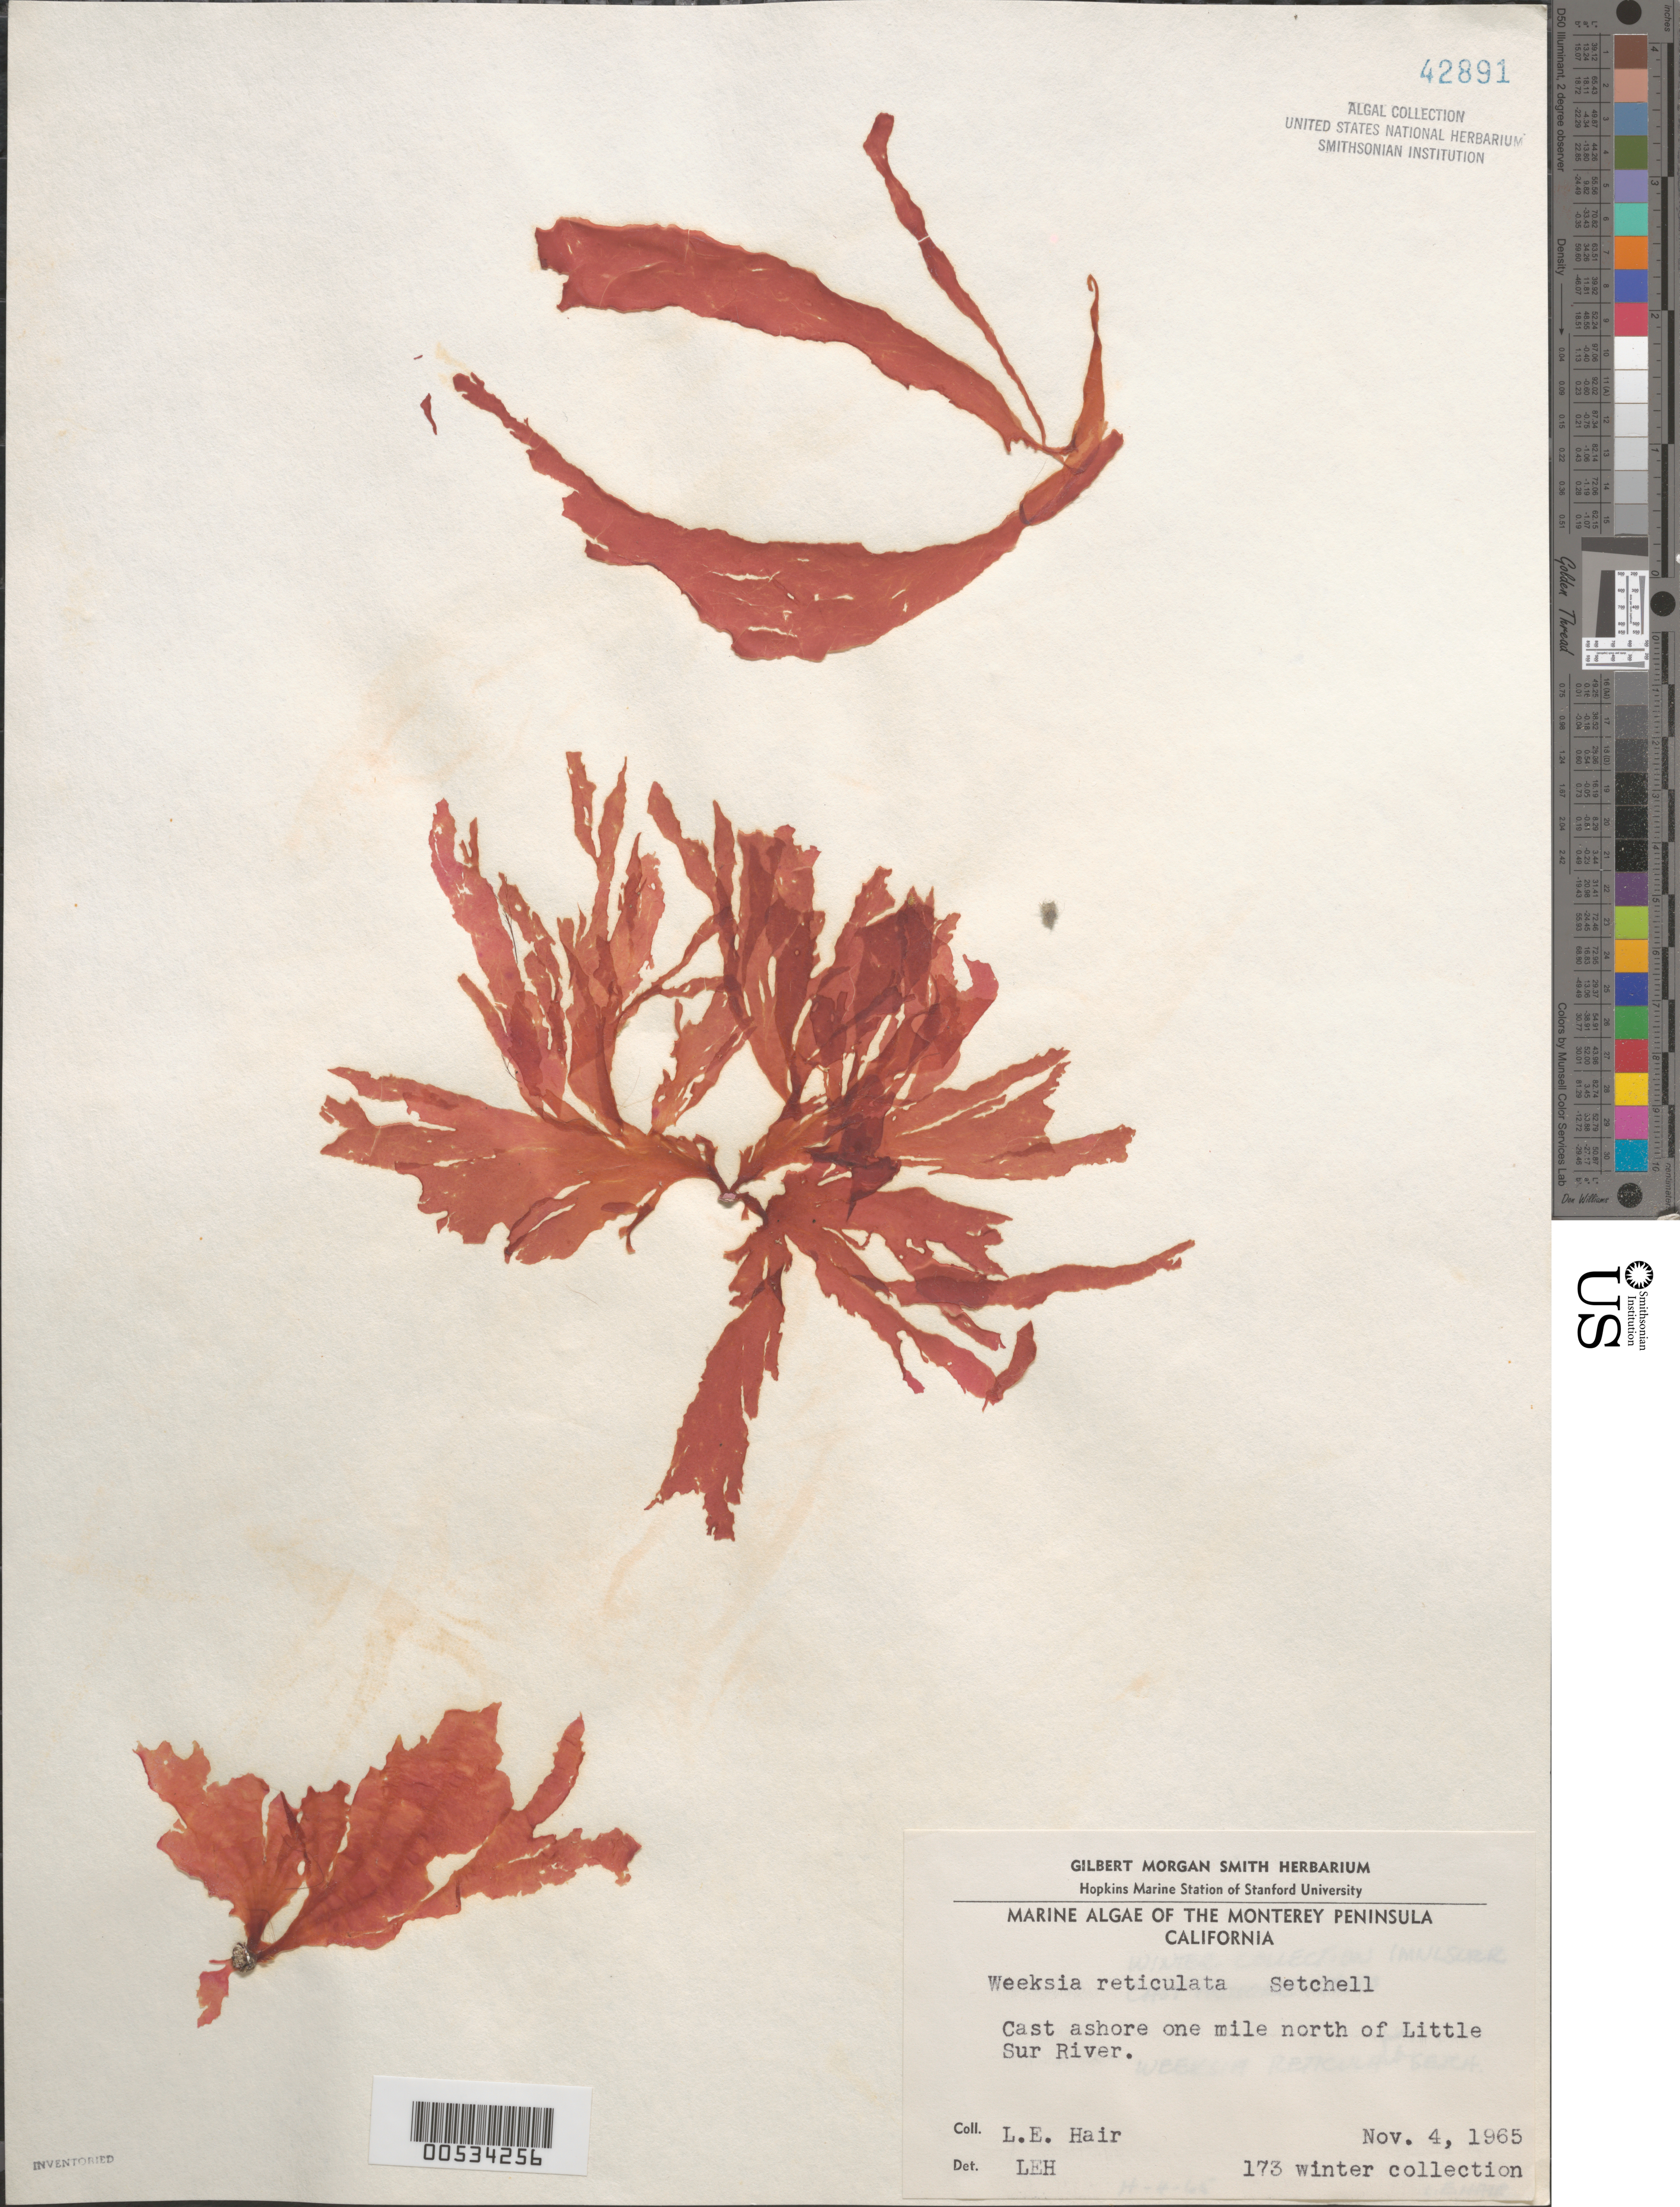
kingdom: Plantae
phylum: Rhodophyta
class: Florideophyceae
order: Gigartinales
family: Dumontiaceae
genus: Weeksia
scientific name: Weeksia reticulata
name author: Setch.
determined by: Hair, L. E.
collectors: L. Hair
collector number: Leh 173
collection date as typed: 04 Nov 1965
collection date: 1965-11-04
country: United States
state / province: California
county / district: Monterey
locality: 1 mile north of Little Sur River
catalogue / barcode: US 42891